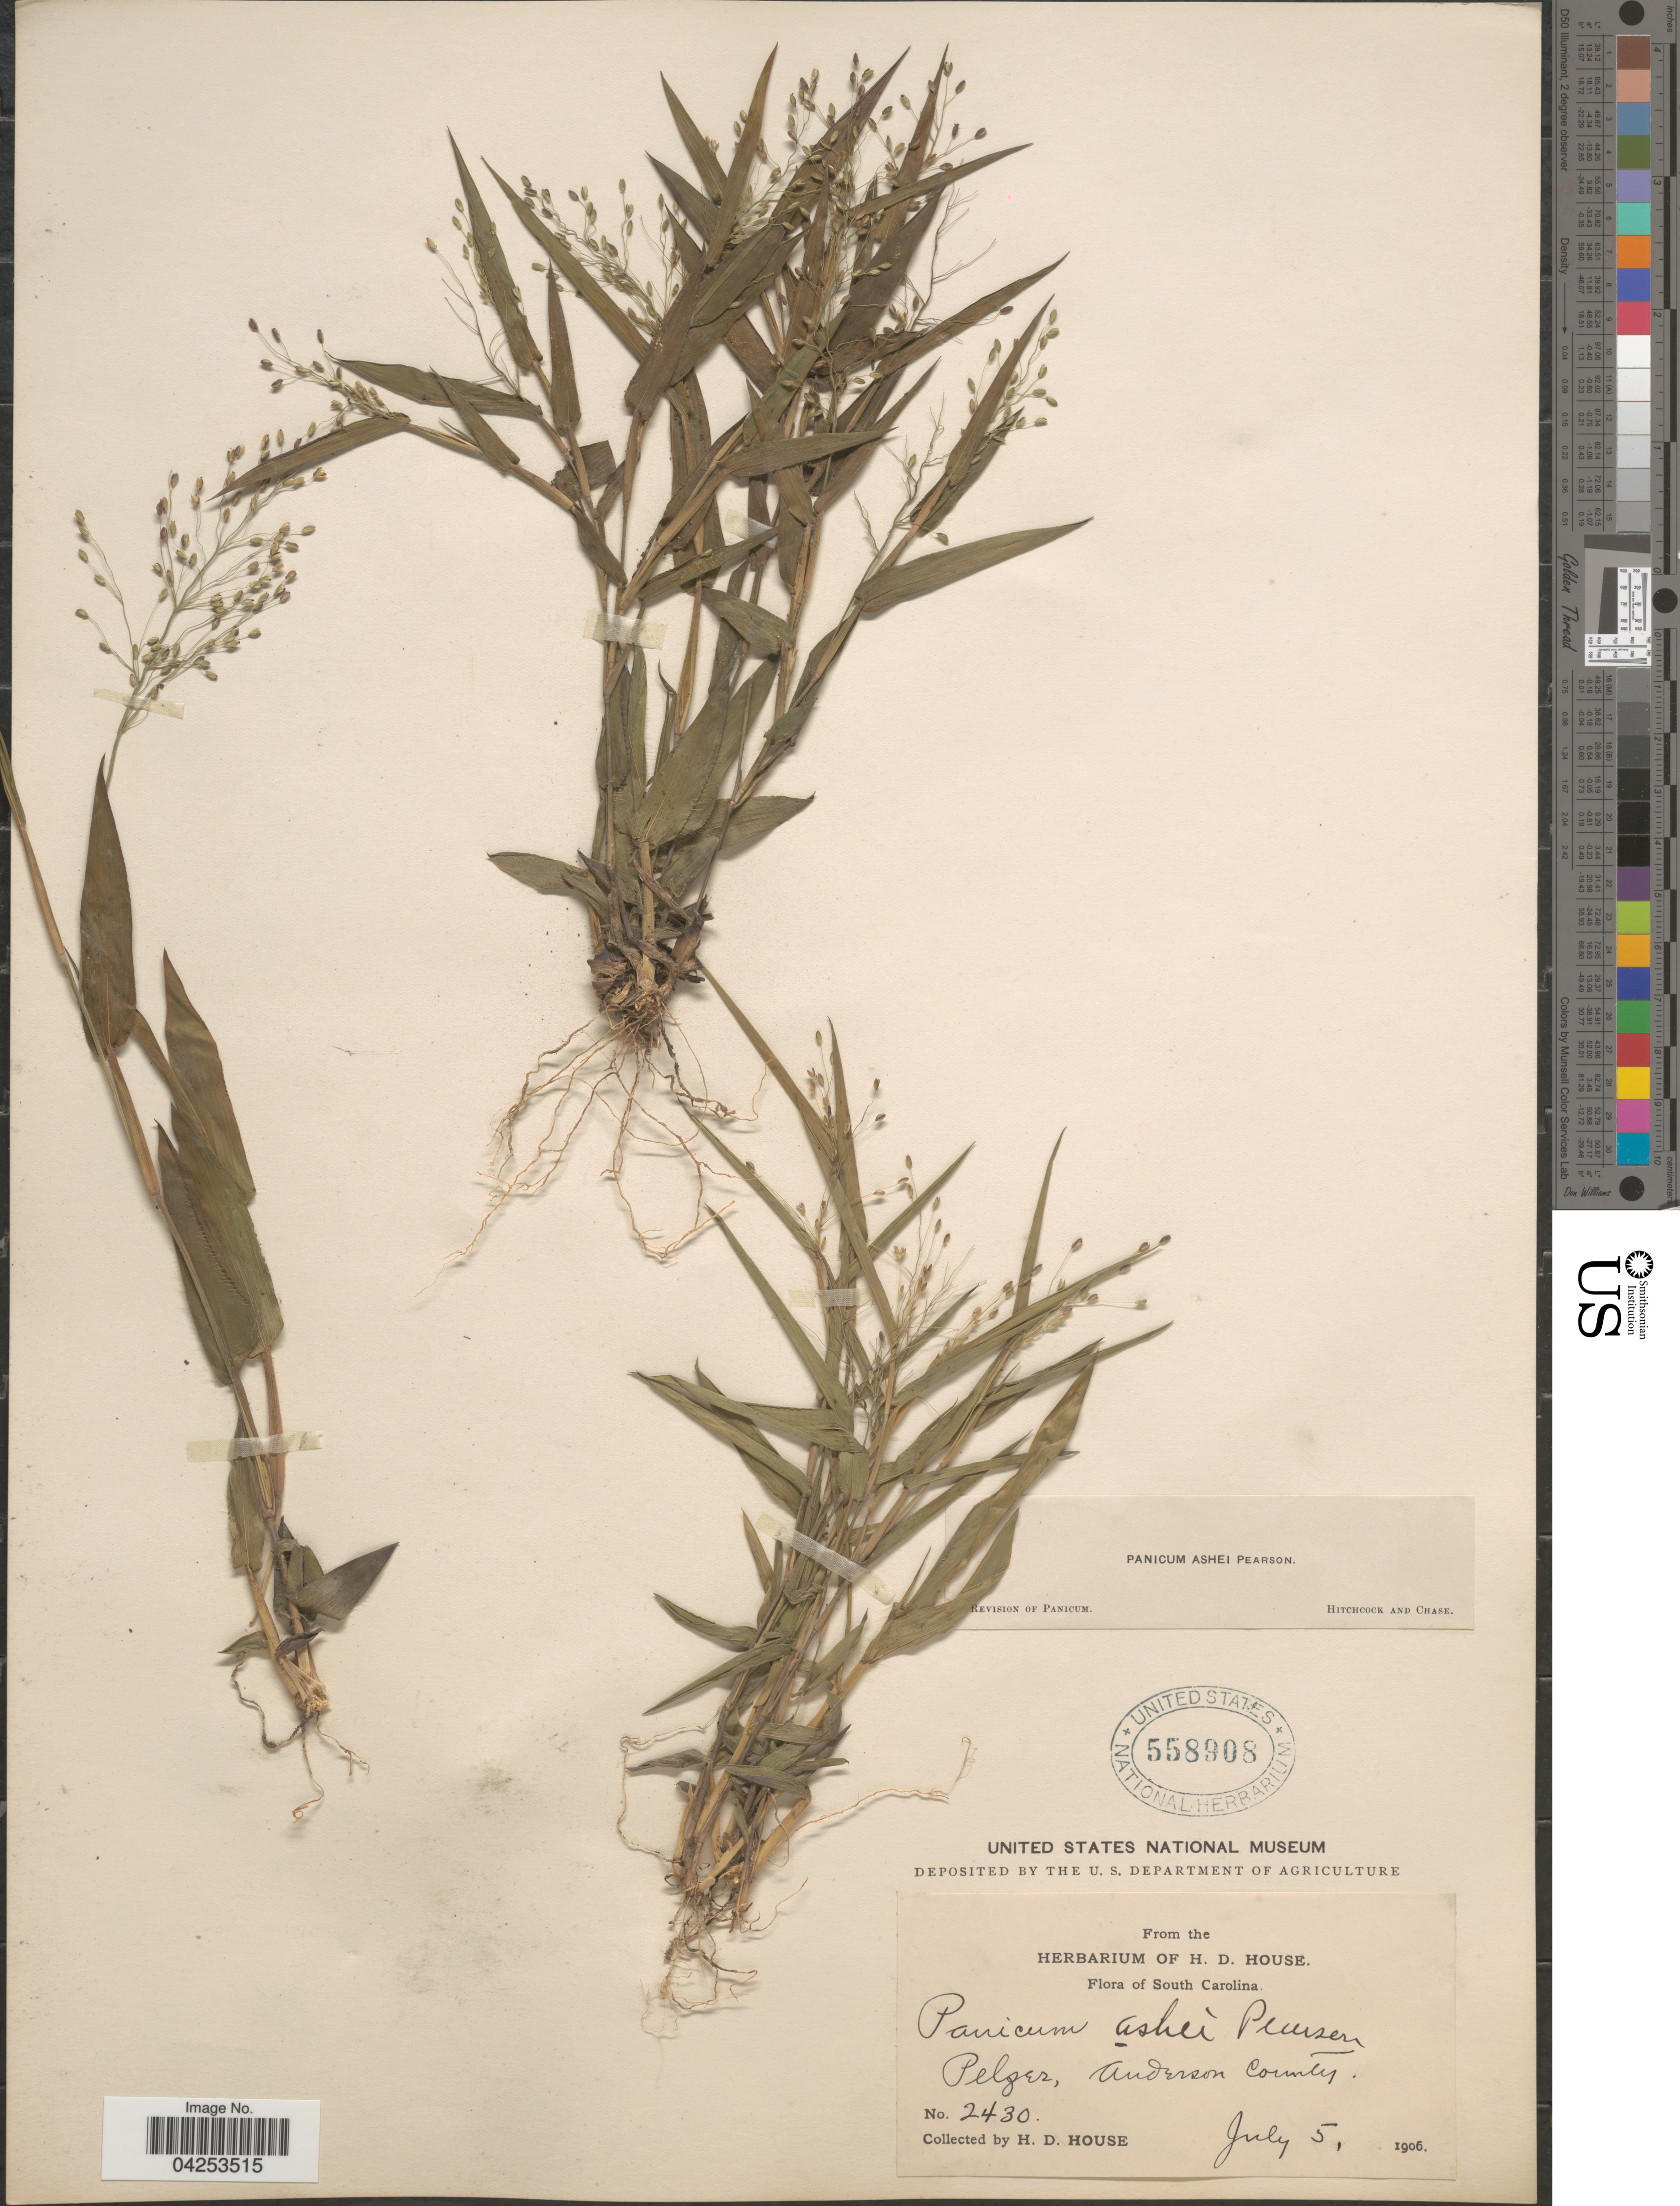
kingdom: Plantae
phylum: Tracheophyta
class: Liliopsida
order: Poales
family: Poaceae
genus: Dichanthelium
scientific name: Dichanthelium commutatum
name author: (Schult.) Gould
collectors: H. D. House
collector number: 2430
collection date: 1906-07-05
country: United States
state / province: South Carolina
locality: Pelzer, Anderson County.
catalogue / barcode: US 558908